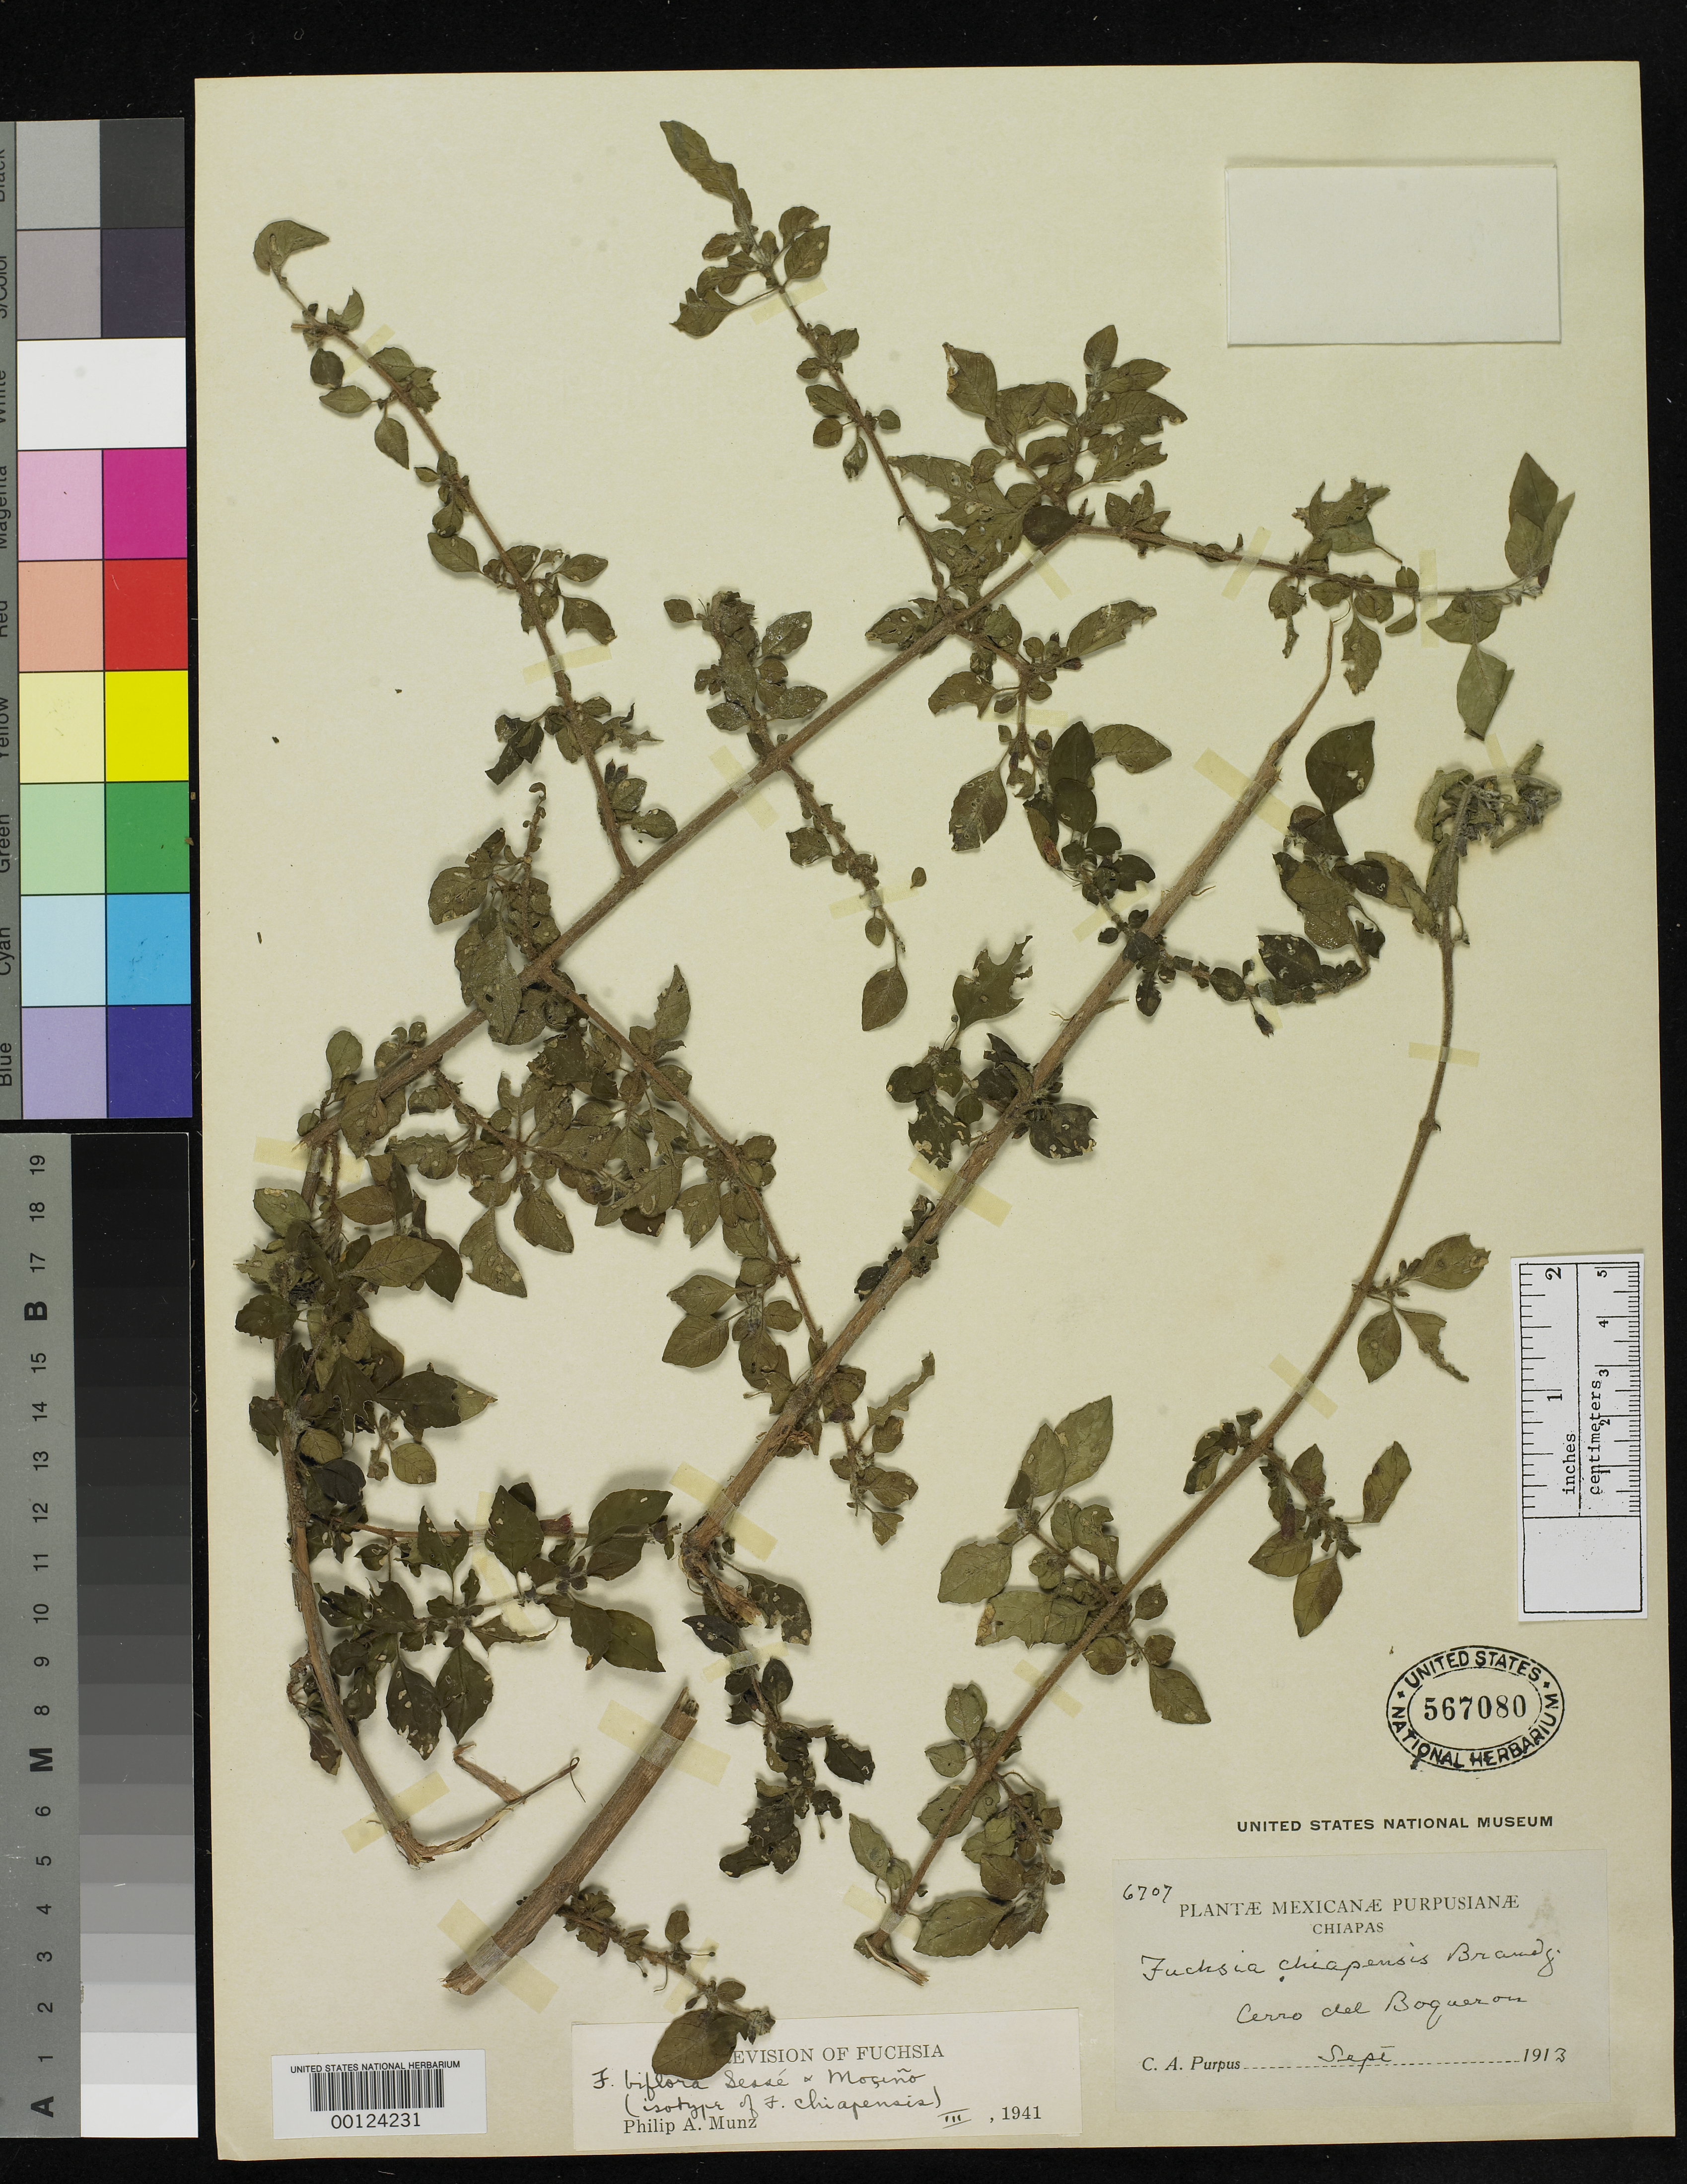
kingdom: Plantae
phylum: Tracheophyta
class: Magnoliopsida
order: Myrtales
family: Onagraceae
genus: Fuchsia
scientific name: Fuchsia chiapensis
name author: Brandegee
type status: Isotype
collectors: C. A. Purpus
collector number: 6707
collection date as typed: Sep 1913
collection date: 1913-09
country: Mexico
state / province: Chiapas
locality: Cerro del Boqueron.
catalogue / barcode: US 567080